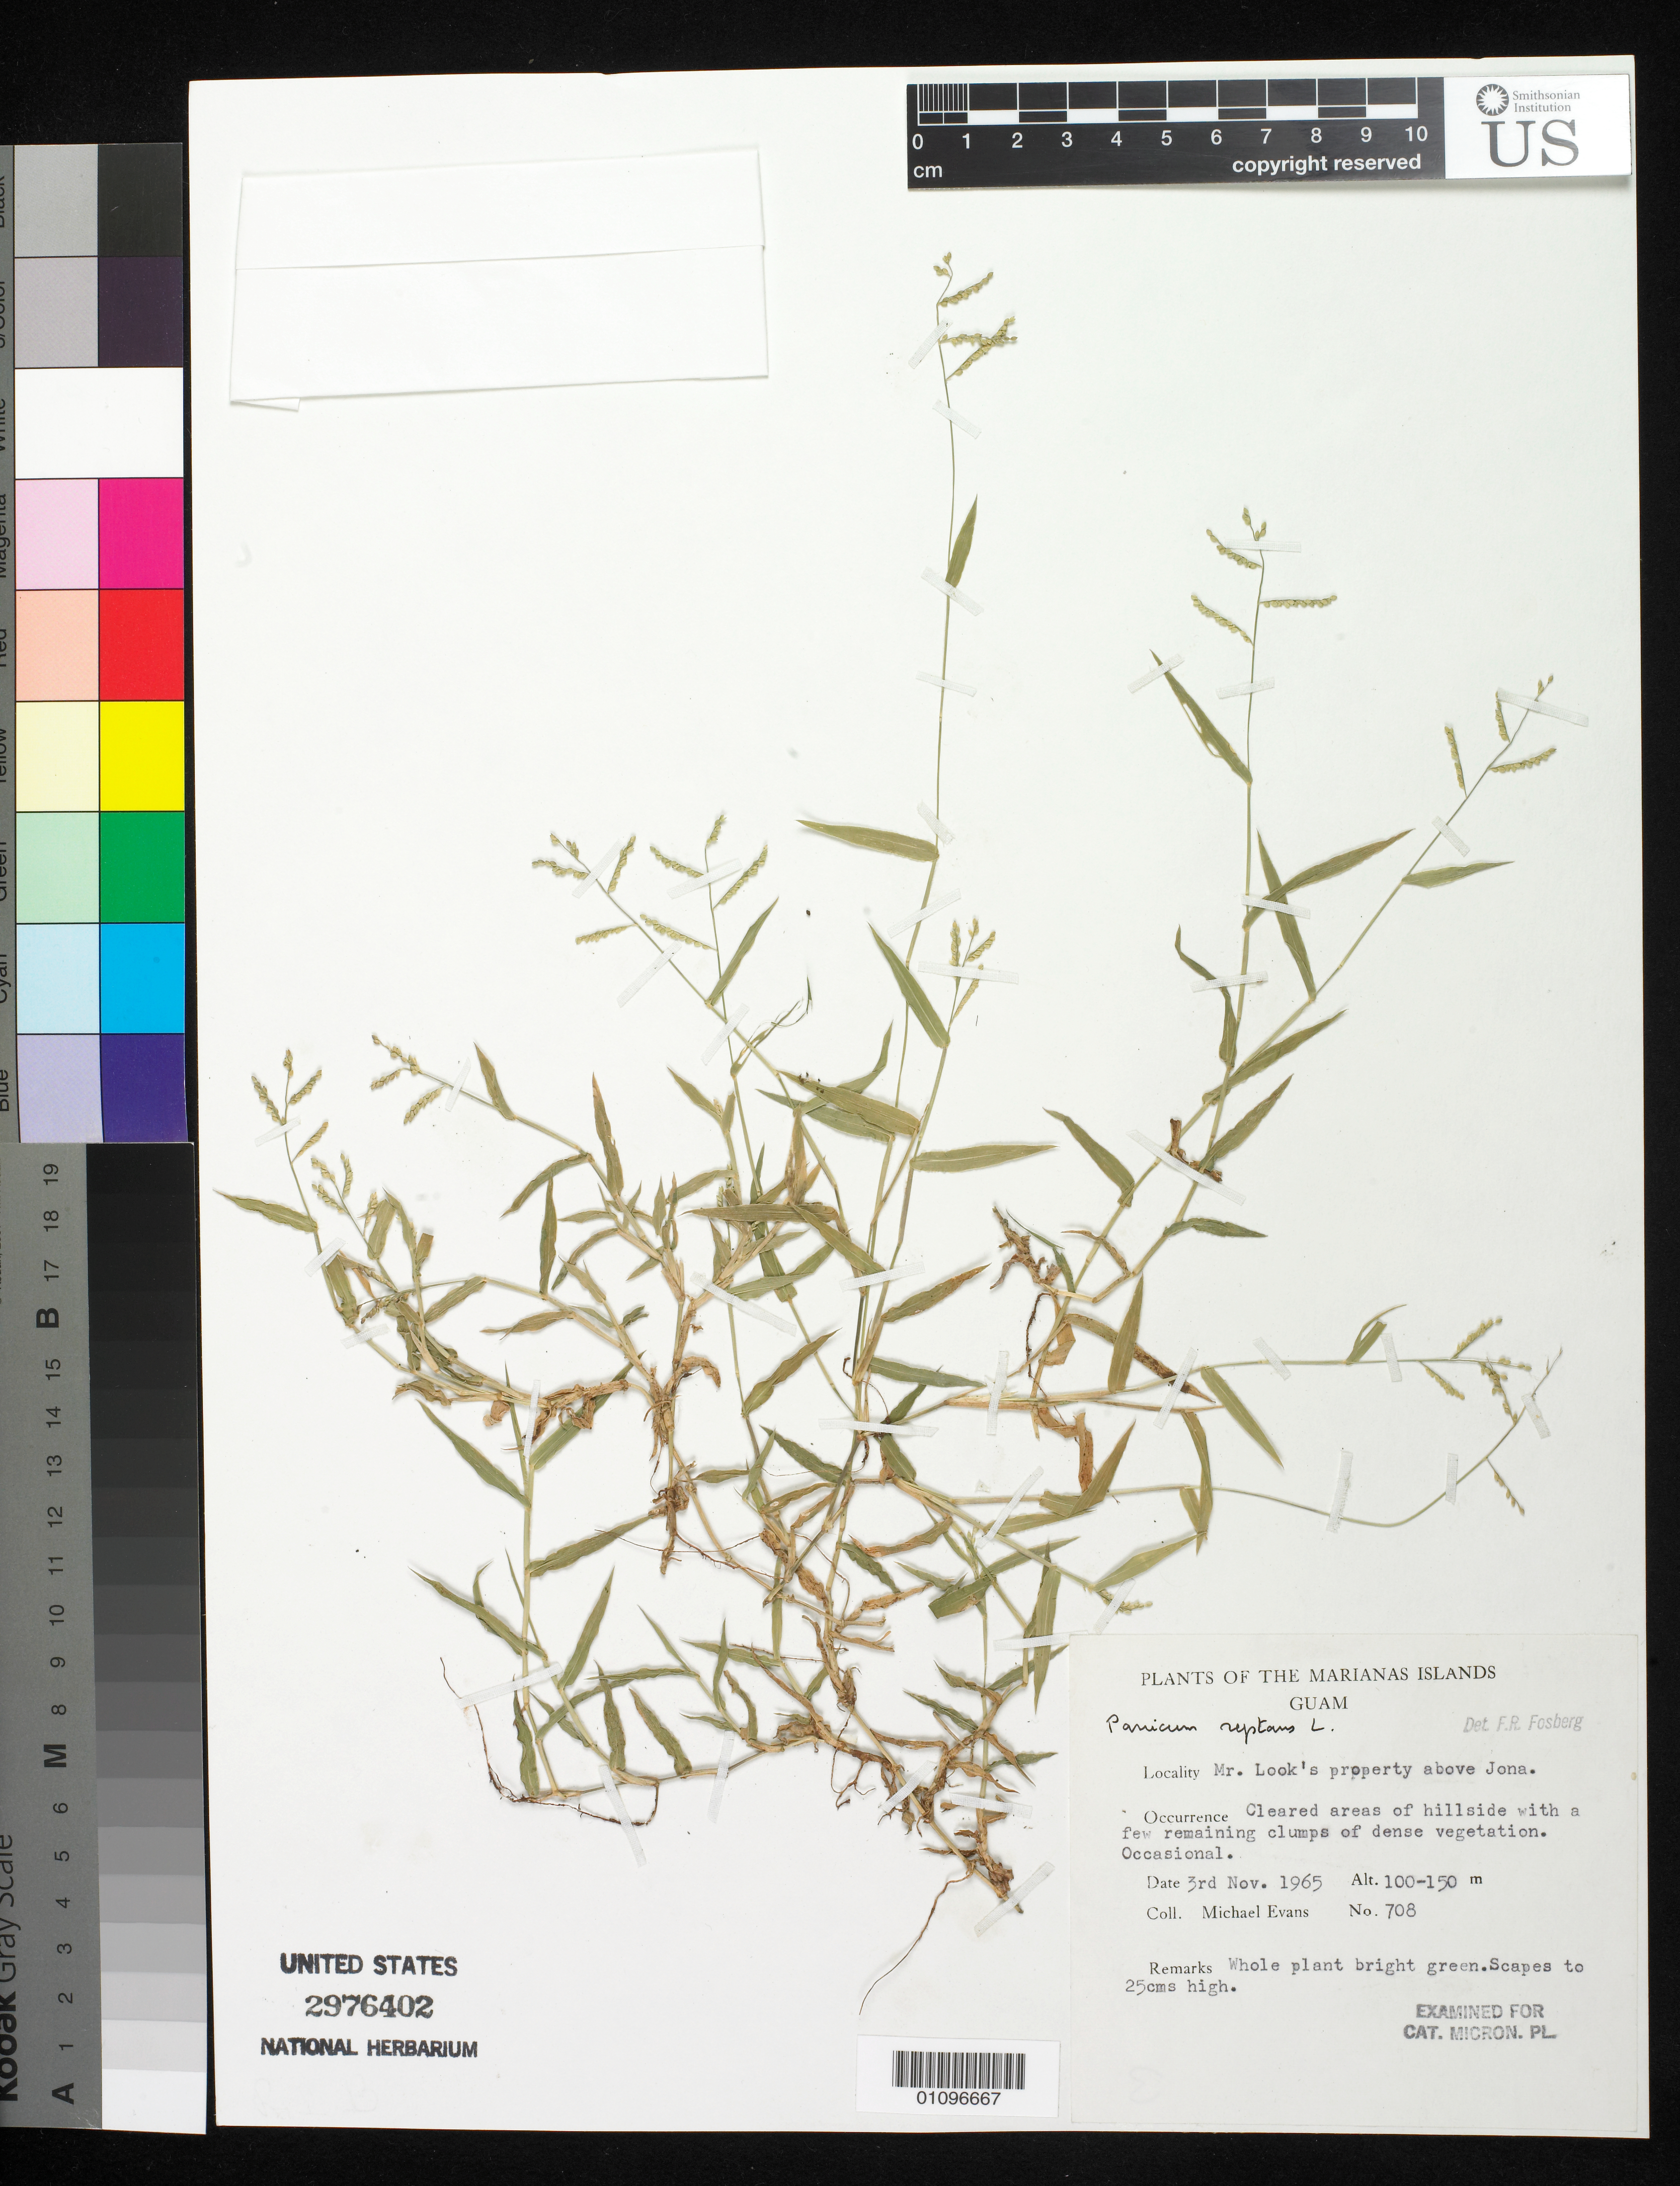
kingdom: Plantae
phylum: Tracheophyta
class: Liliopsida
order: Poales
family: Poaceae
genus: Panicum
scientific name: Panicum reptans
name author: L.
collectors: M. Evans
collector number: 708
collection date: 1965-11-03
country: Guam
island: Guam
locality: Mr. Look's property above Jona.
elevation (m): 100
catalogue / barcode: US 2976402